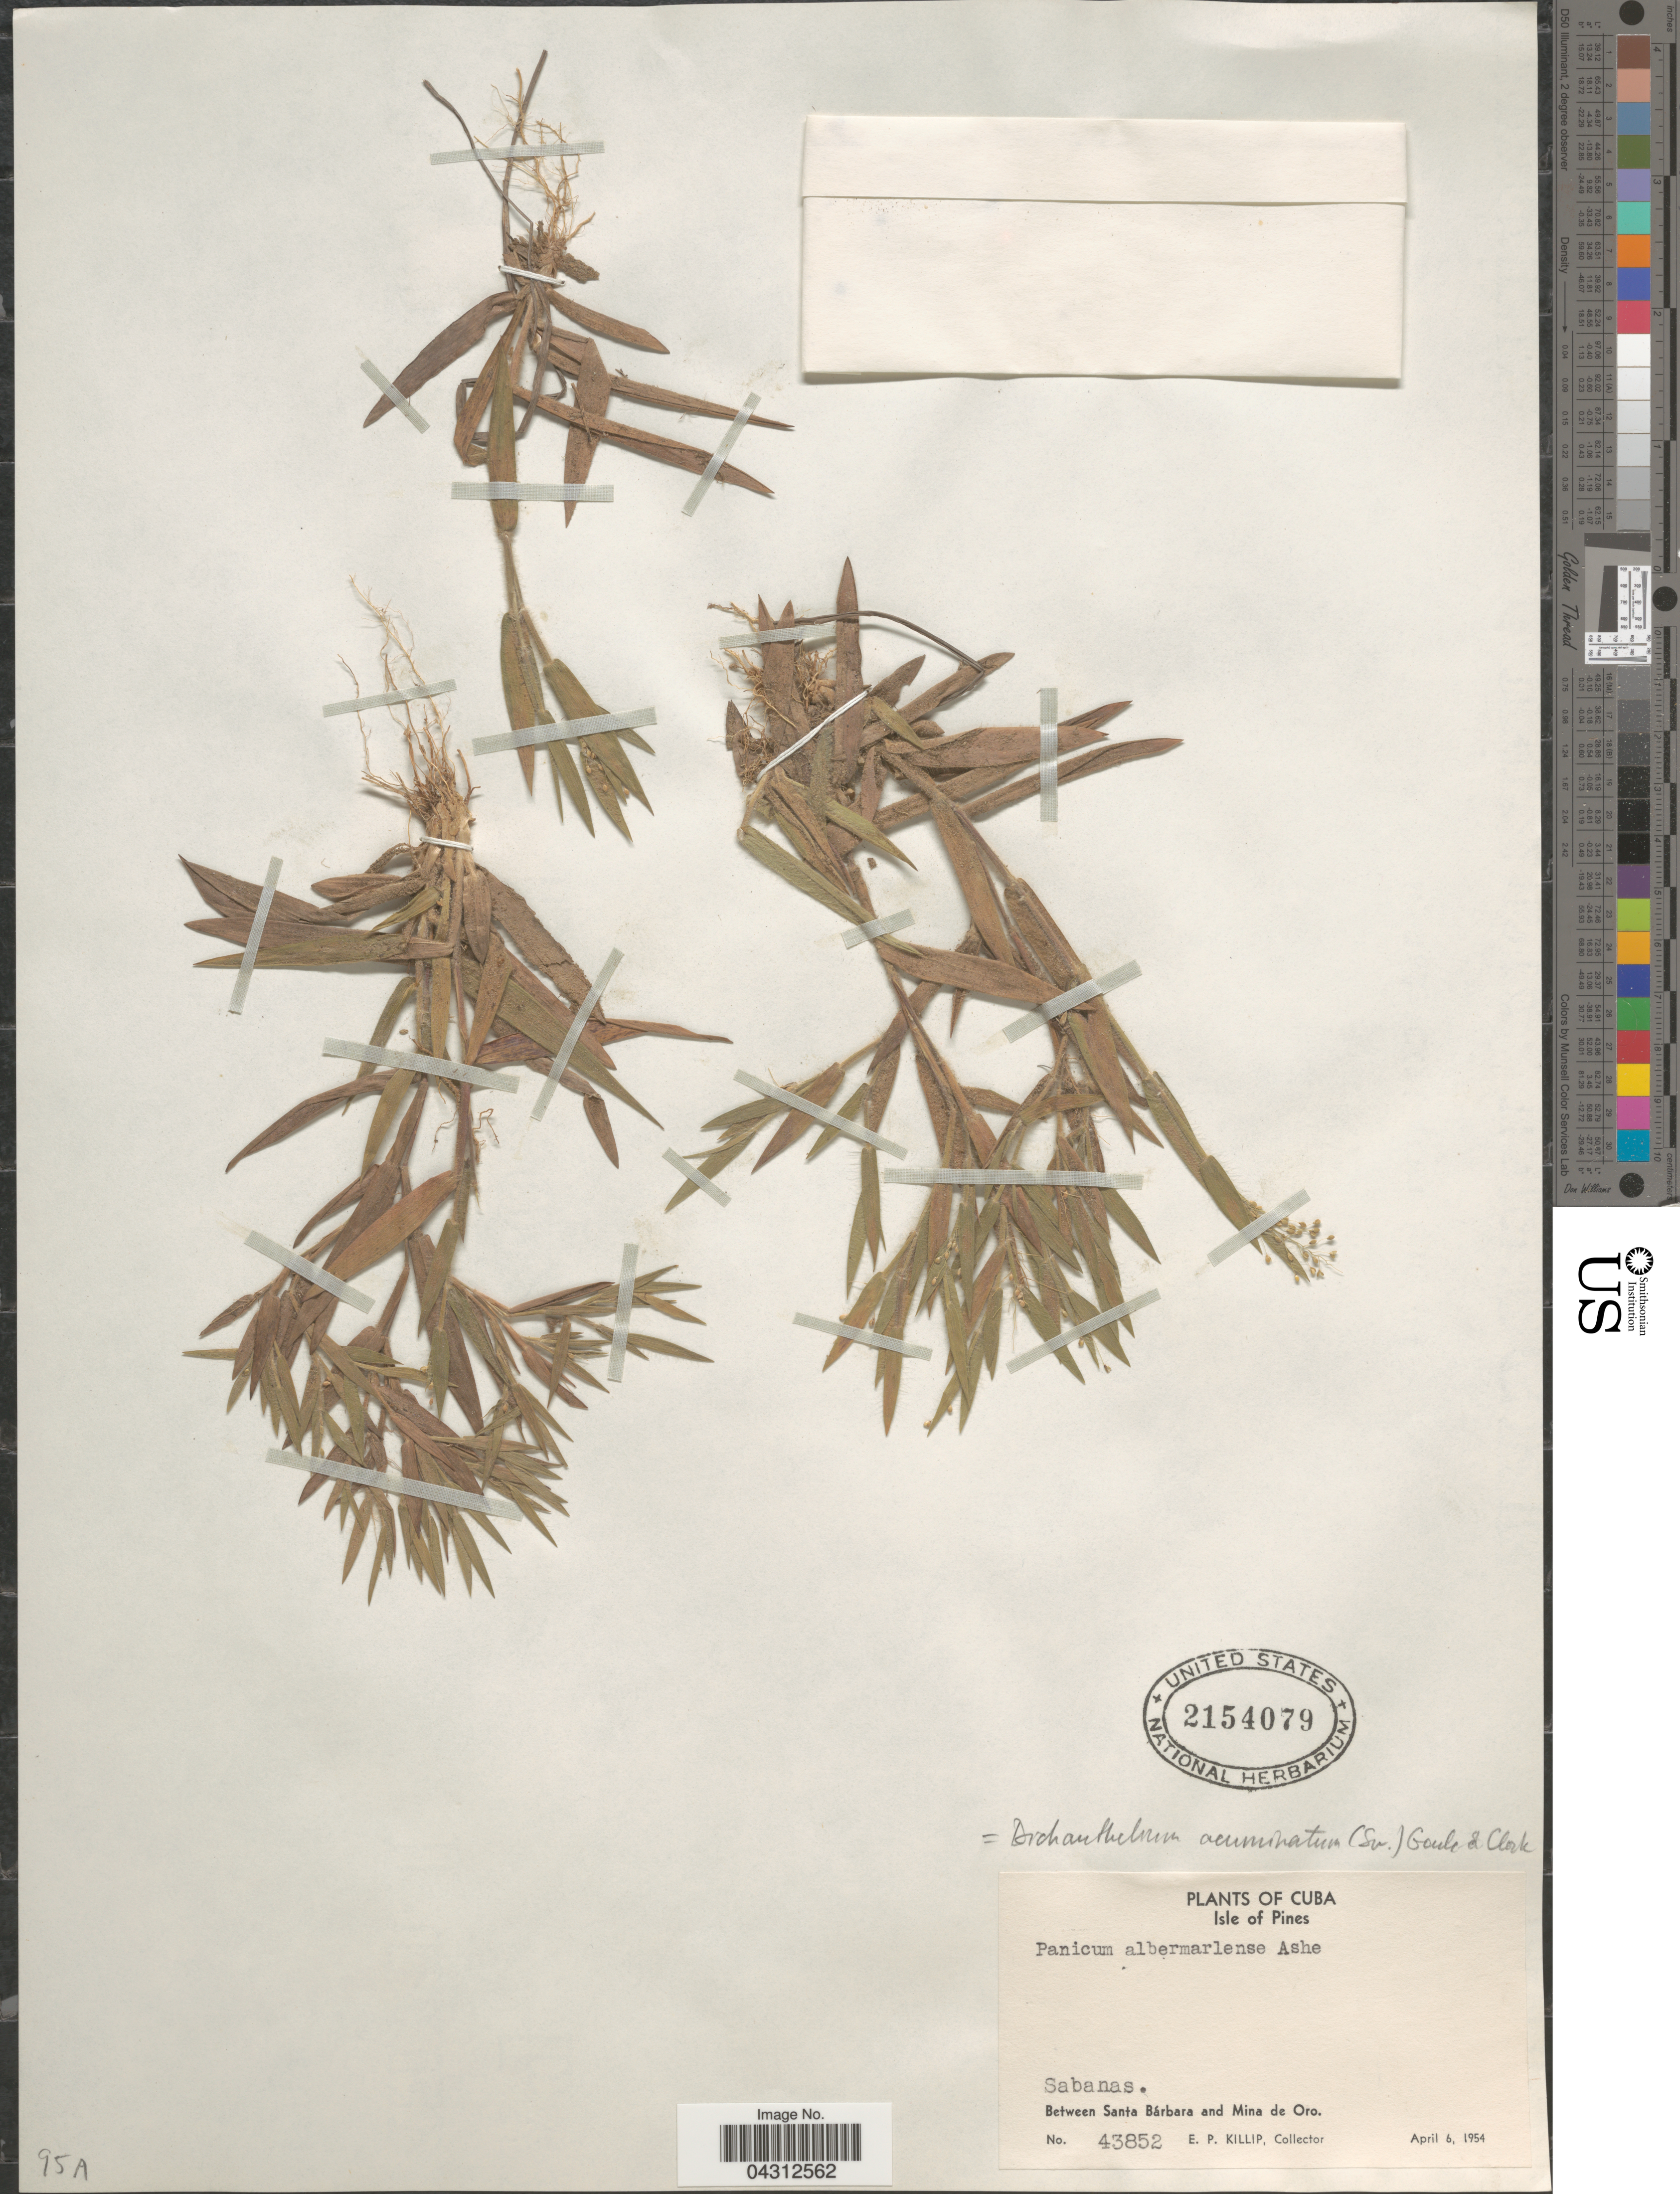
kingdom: Plantae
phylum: Tracheophyta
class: Liliopsida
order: Poales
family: Poaceae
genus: Panicum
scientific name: Panicum acuminatum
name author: Sw.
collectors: E. P. Killip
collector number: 43852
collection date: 1954-04-06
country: Cuba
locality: Isle of Pines. Between Santa Bárbara and Mina de Oro.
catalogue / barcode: US 2154079